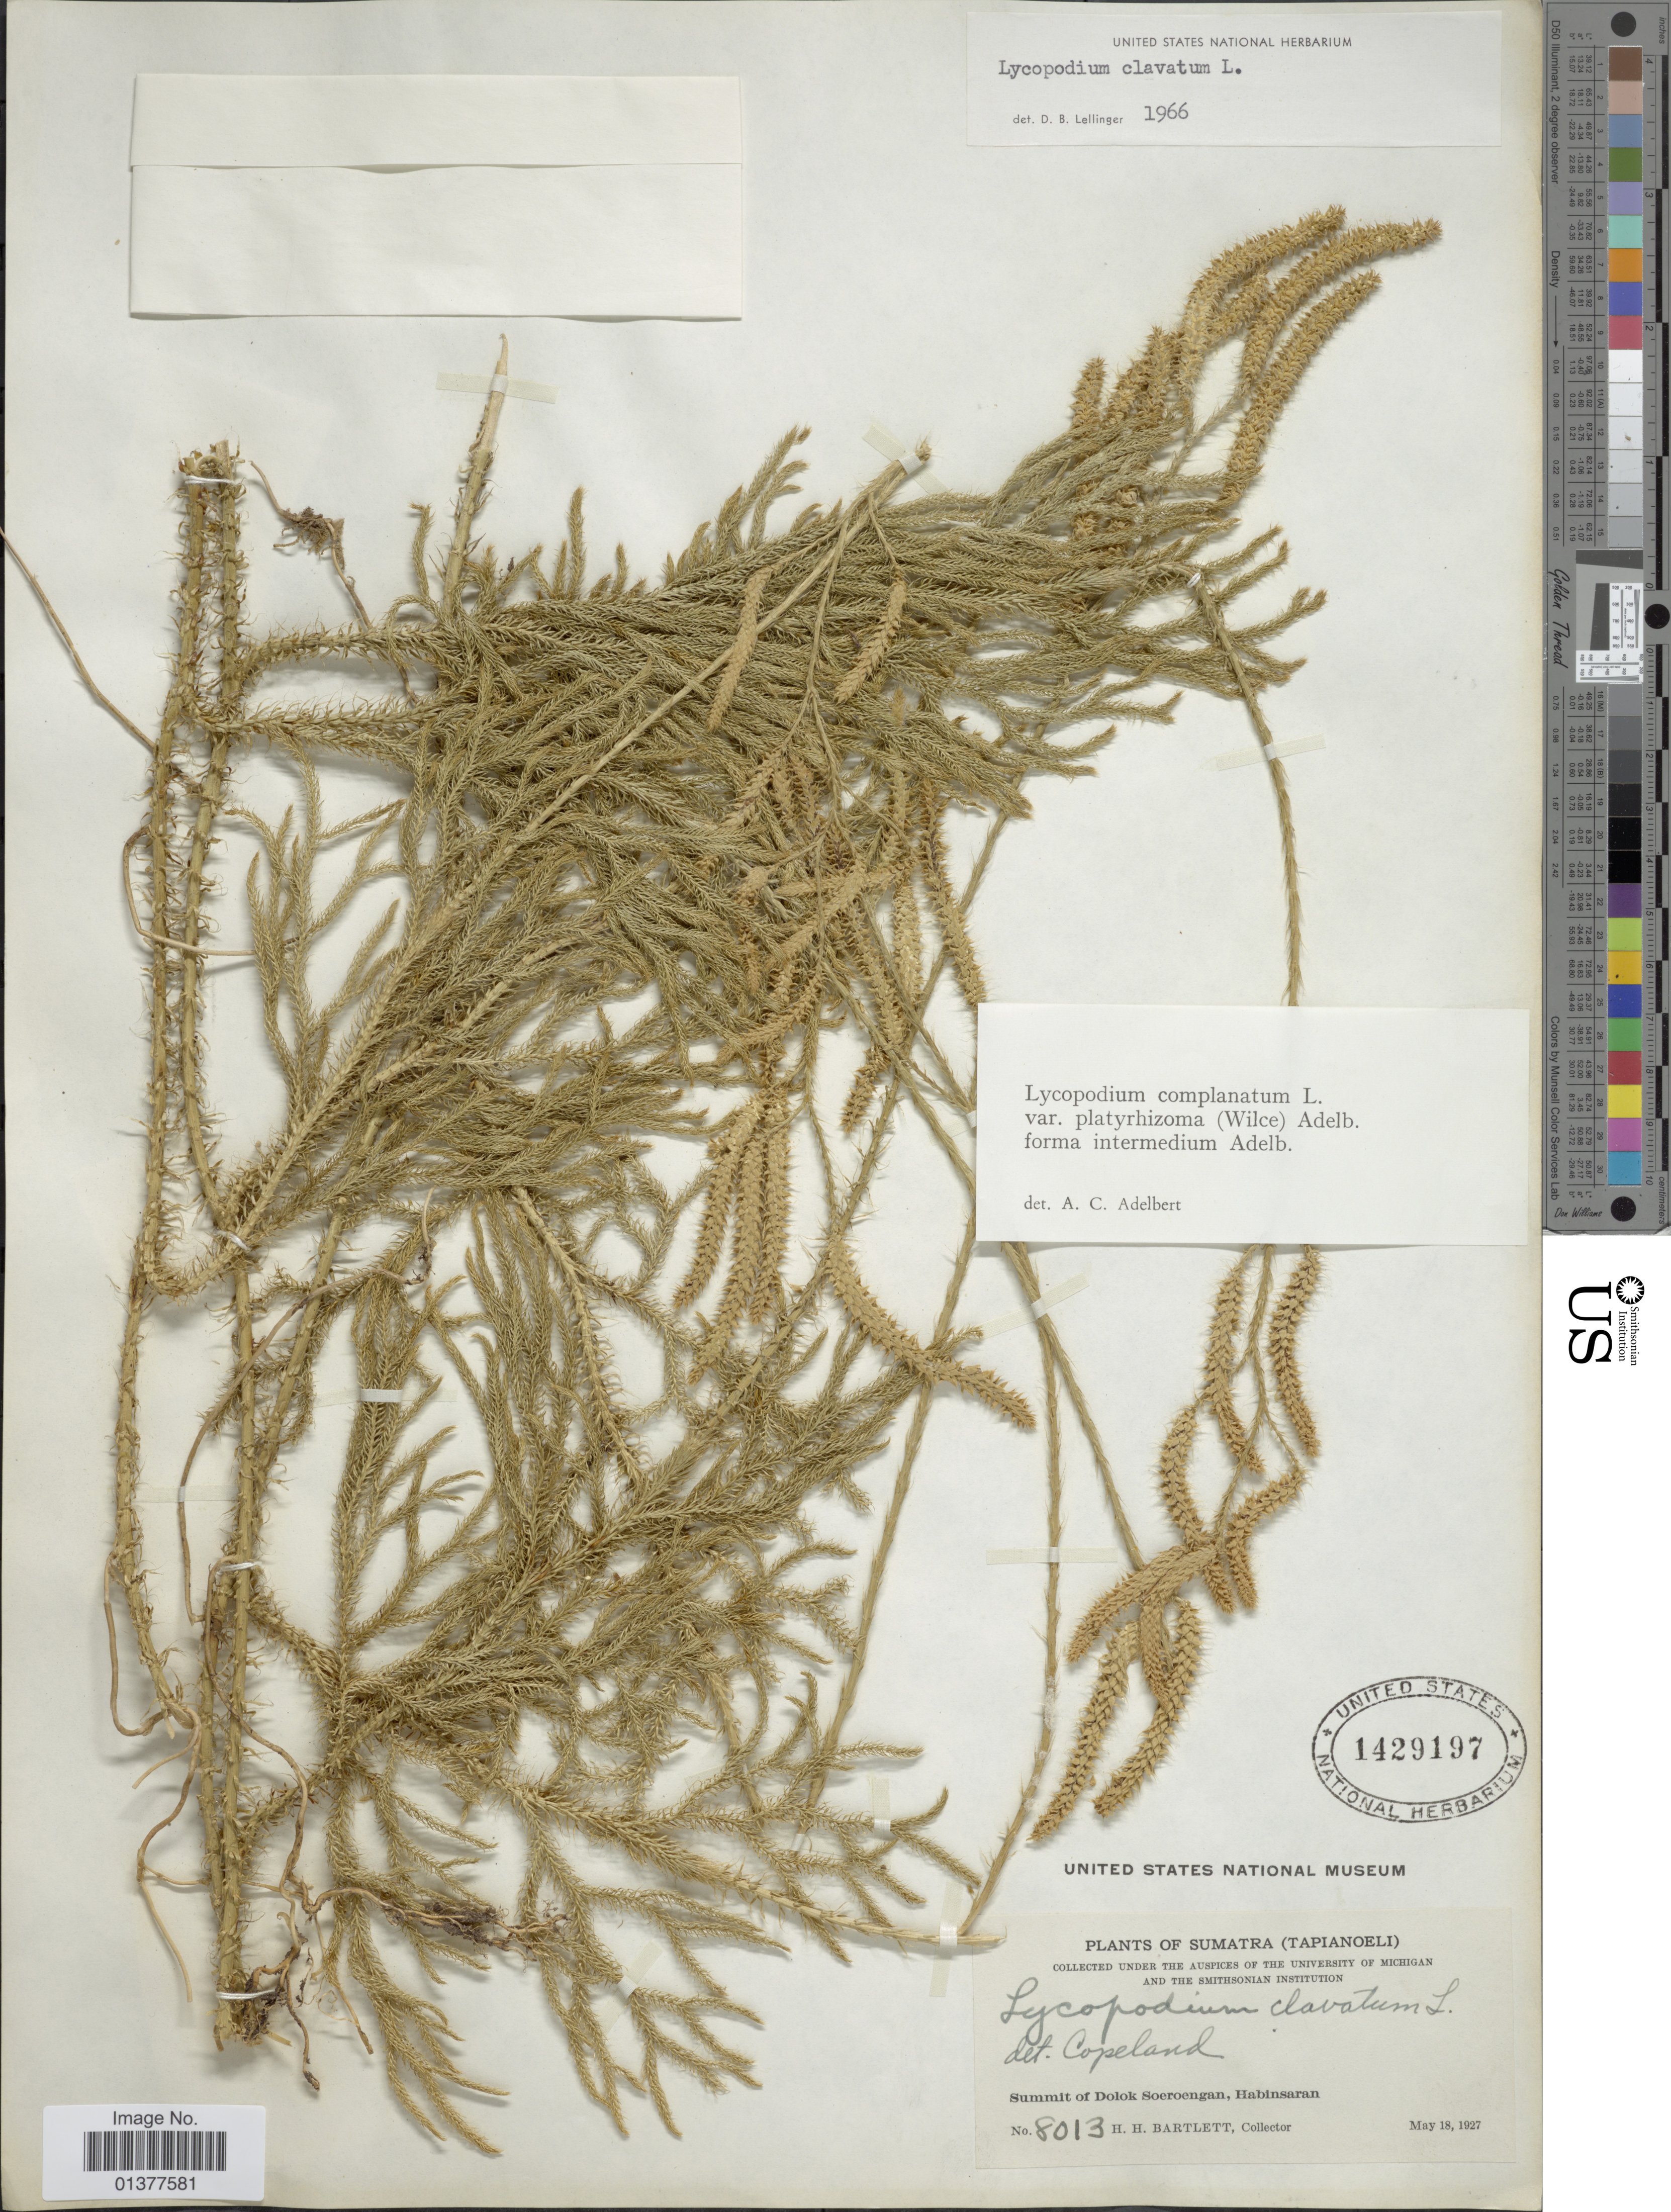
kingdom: Plantae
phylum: Tracheophyta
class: Lycopodiopsida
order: Lycopodiales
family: Lycopodiaceae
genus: Palhinhaea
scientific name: Palhinhaea cernua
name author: (L.) Vasc. & Franco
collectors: H. H. Bartlett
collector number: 8013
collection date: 1927-05-18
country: Indonesia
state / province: Sumatra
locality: Tapianoeli, Summit of Dolok Soeroengan, Habinsaran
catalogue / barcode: US 1429197